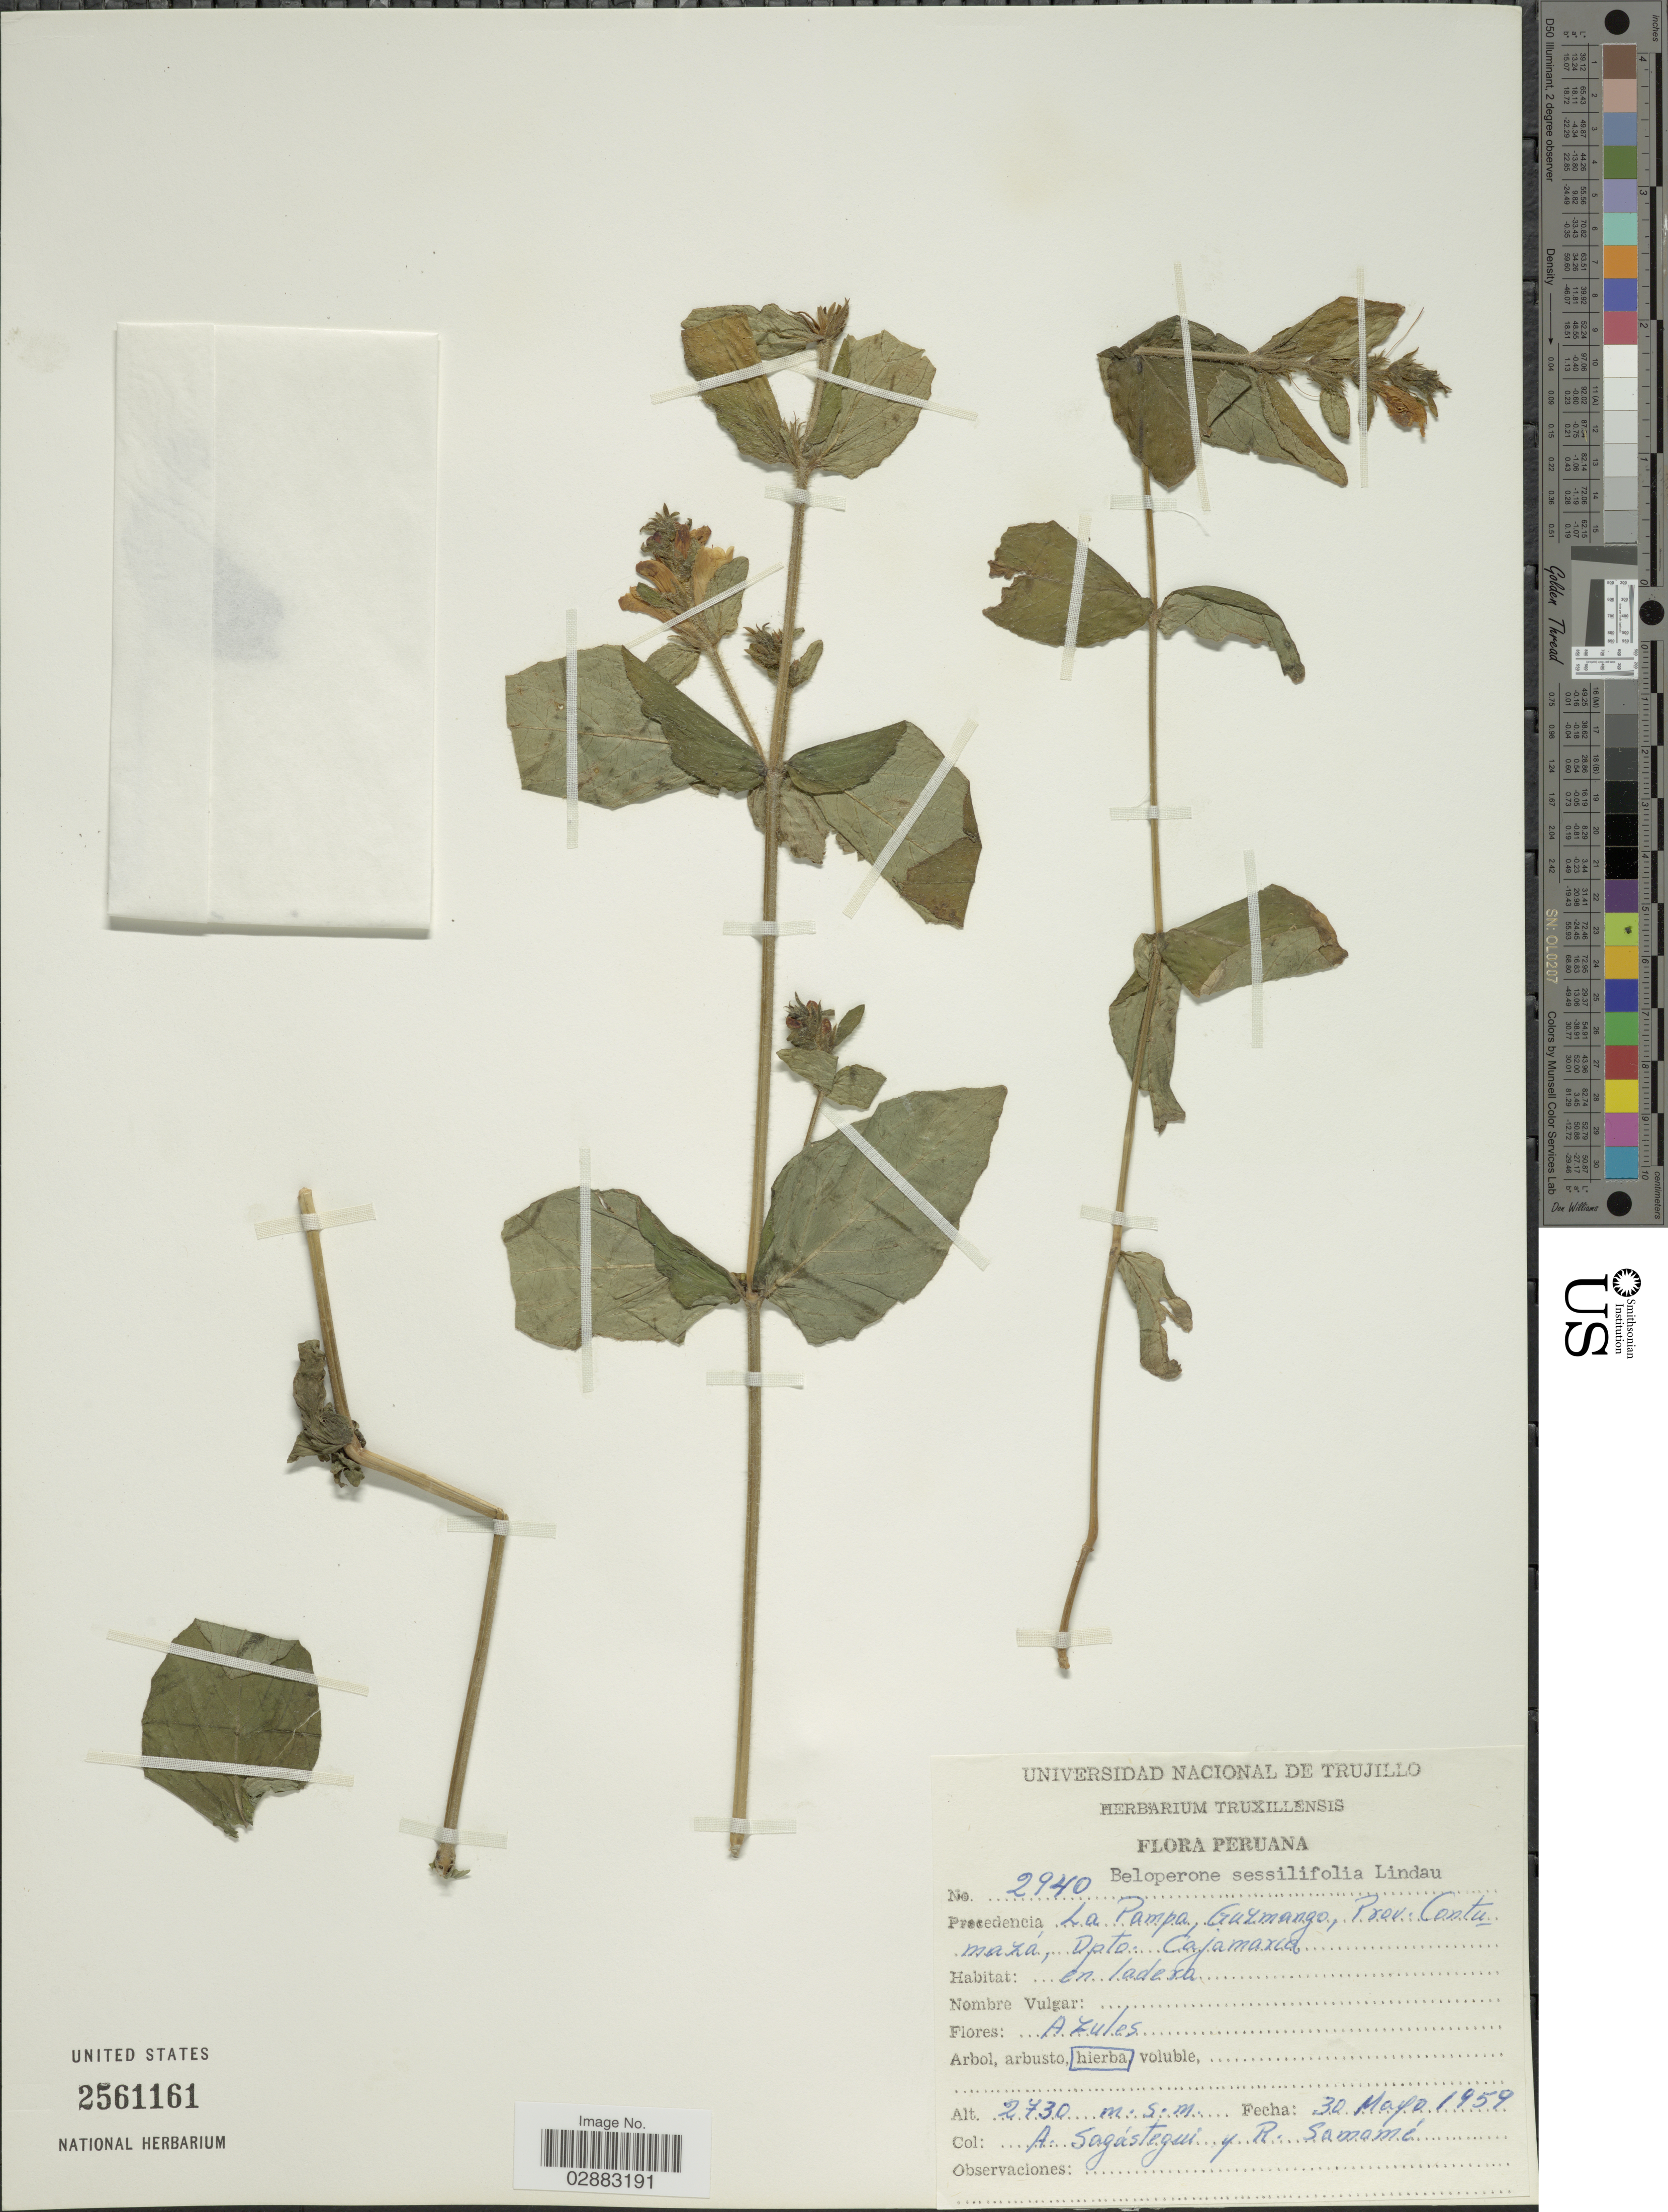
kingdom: Plantae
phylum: Tracheophyta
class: Magnoliopsida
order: Lamiales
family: Acanthaceae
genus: Justicia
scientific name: Justicia sessilifolia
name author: (Lindau) Wassh.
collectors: A. Sagastegui & R. Samamé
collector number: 2940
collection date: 1959-05-30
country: Peru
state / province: Cajamarca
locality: La Pampa, Guzmango, Prov. Contumazá, Dpto. Cajamarca.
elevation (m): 2730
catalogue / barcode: US 2561161